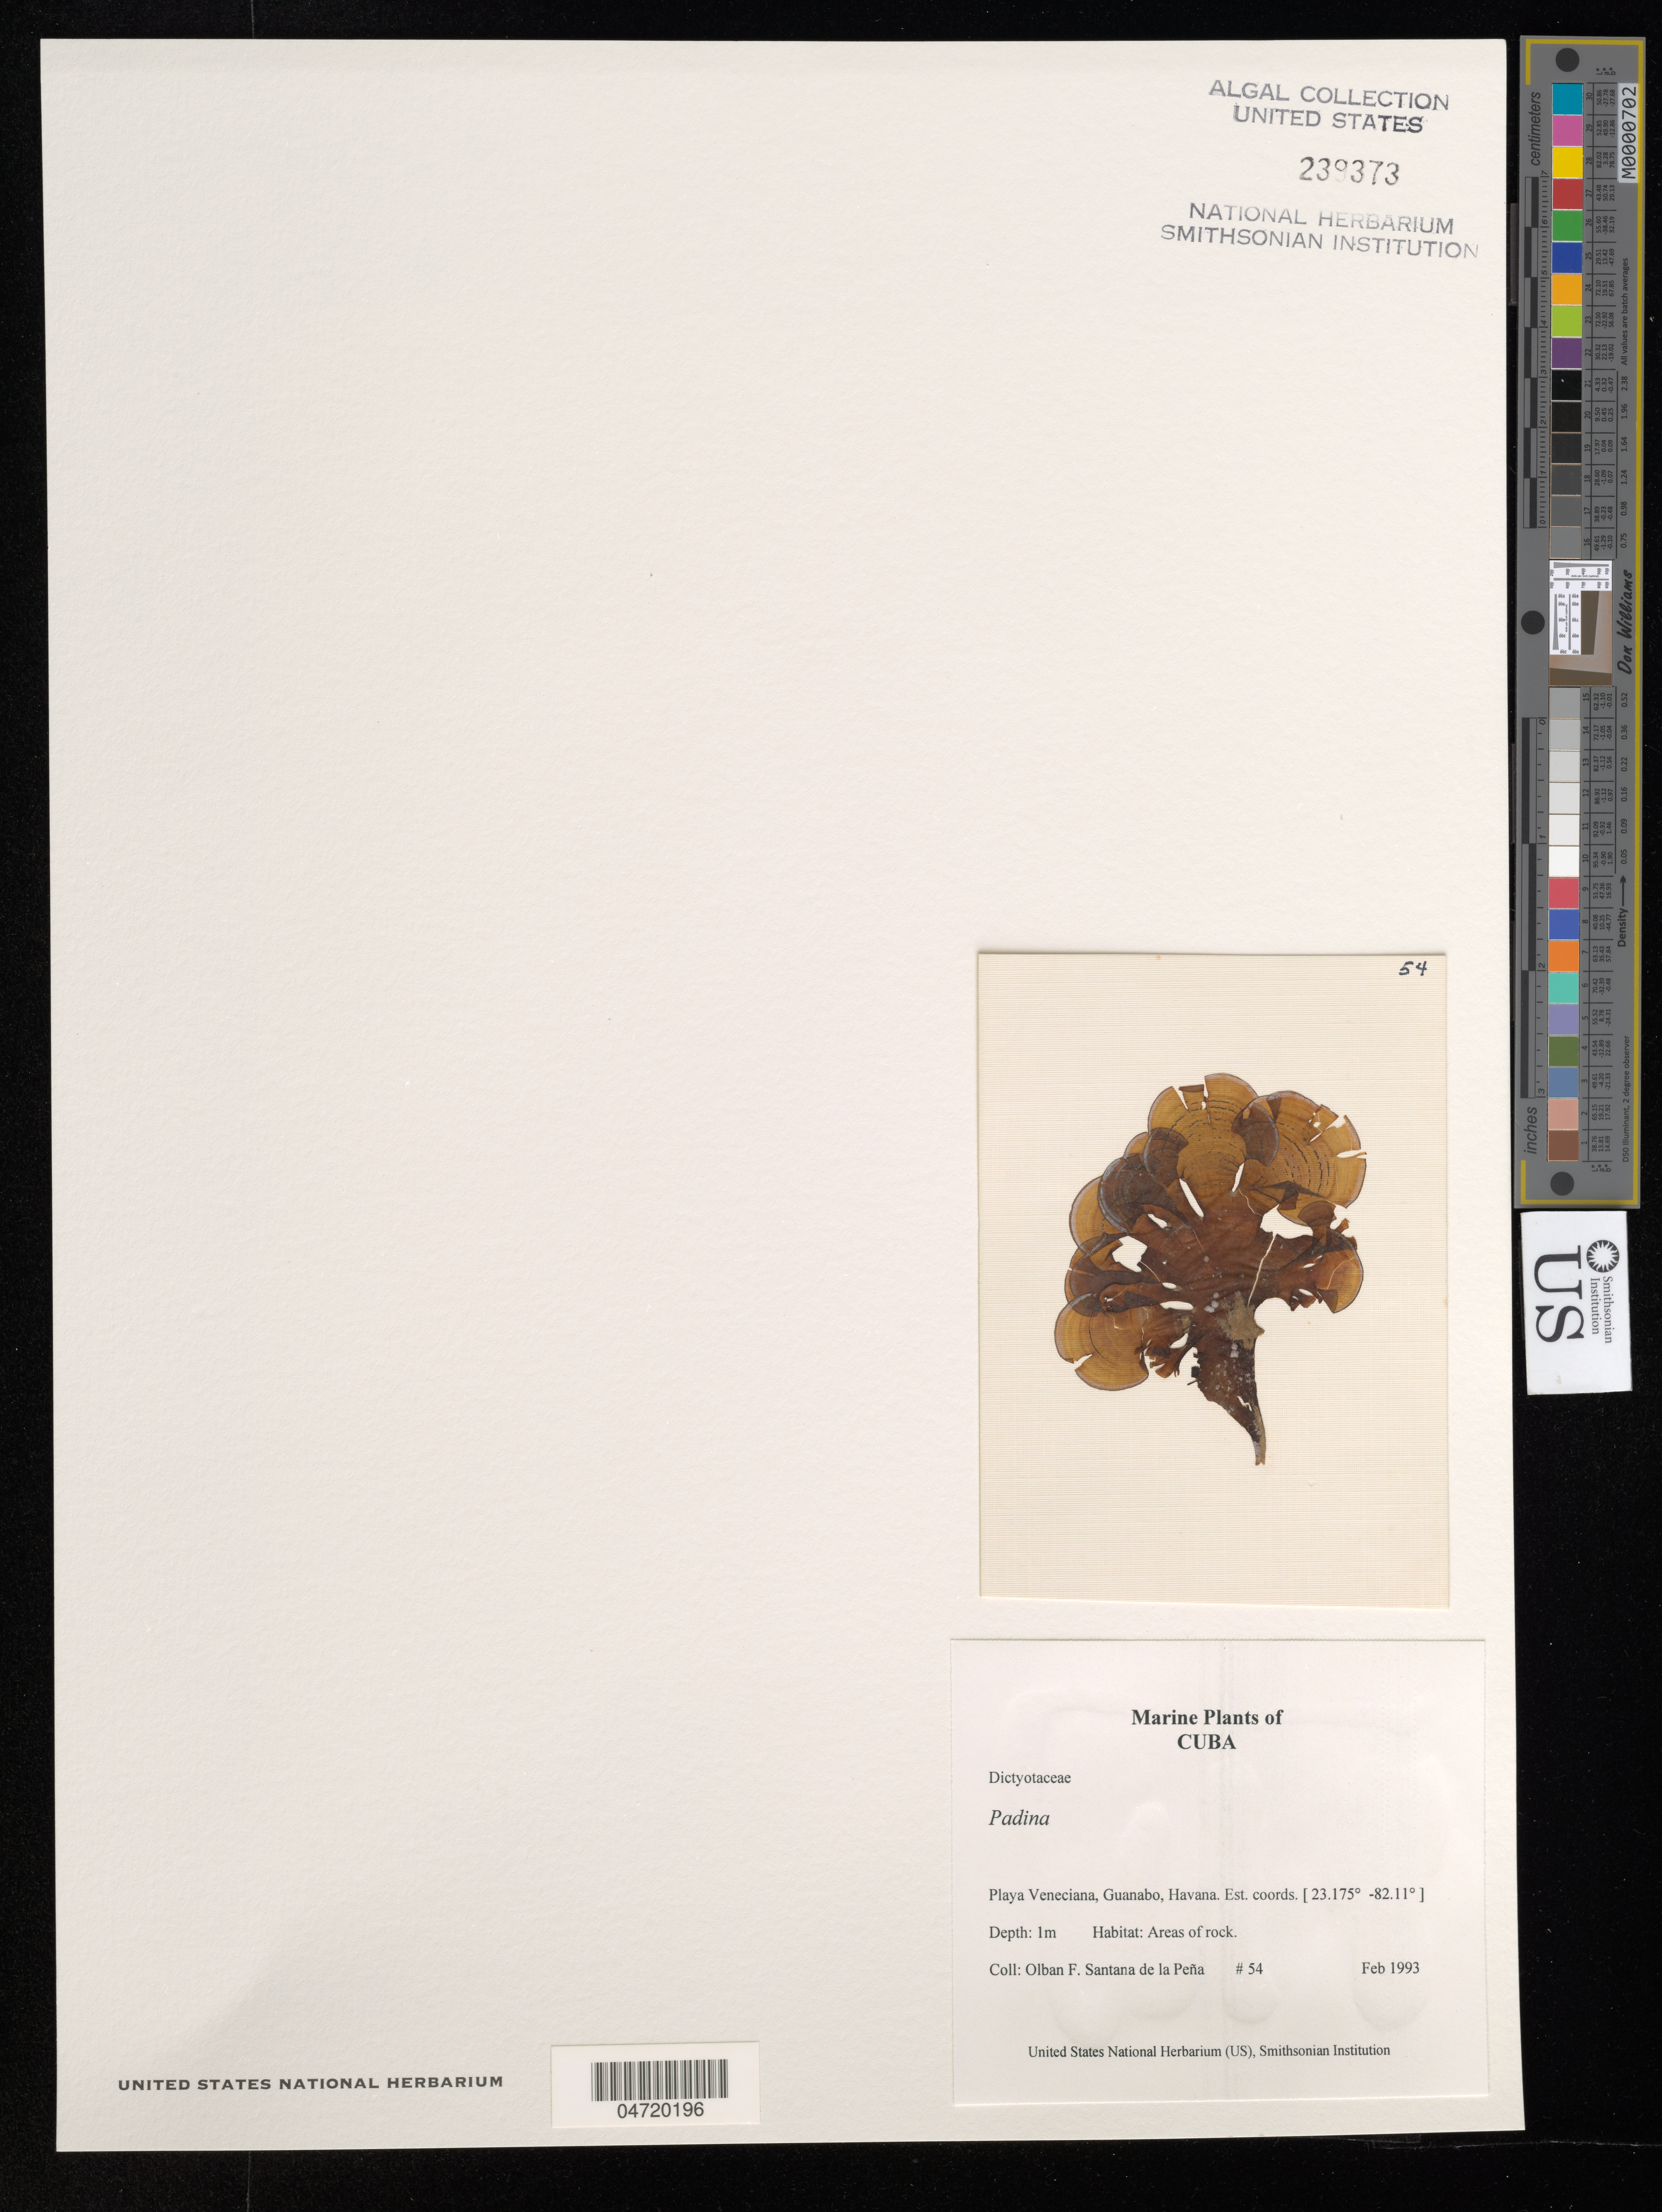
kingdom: Chromista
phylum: Ochrophyta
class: Phaeophyceae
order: Dictyotales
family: Dictyotaceae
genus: Padina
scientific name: Padina sp.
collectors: O. Santana de la Peña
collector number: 54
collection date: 1993-02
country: Cuba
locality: Playa Veneciana, Guanabo, Havana.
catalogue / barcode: US 239373